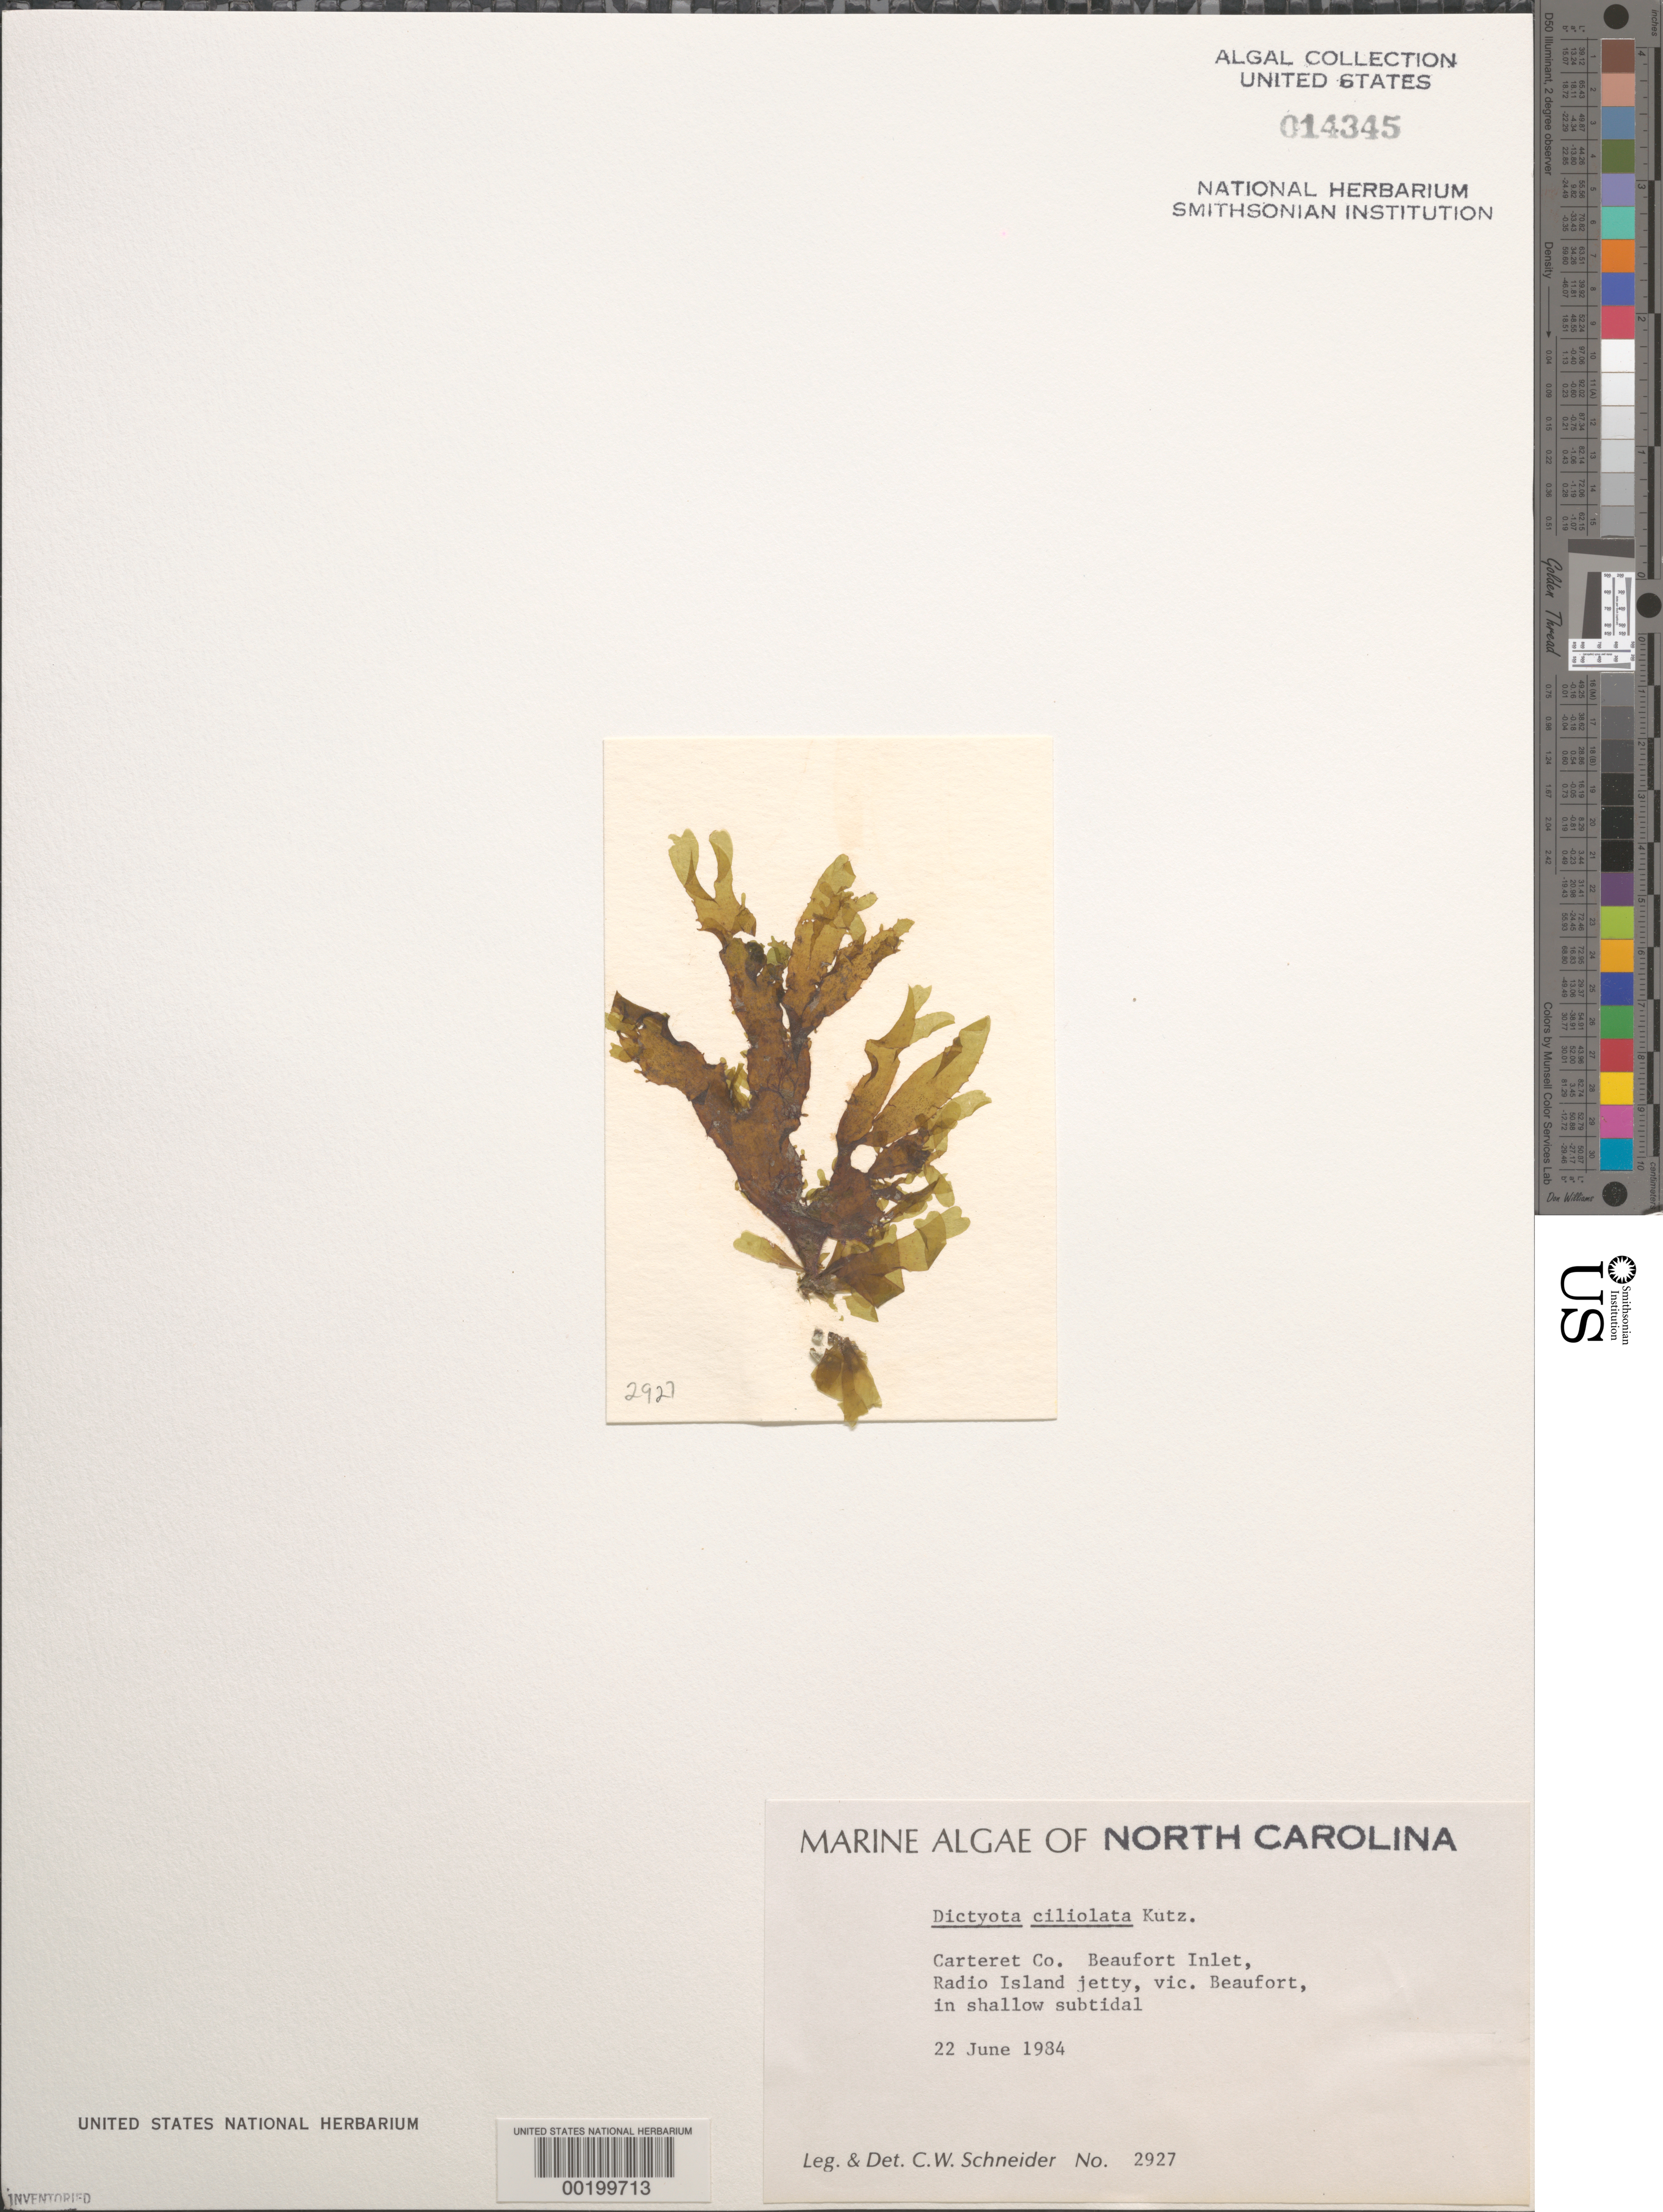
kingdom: Chromista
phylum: Ochrophyta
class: Phaeophyceae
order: Dictyotales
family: Dictyotaceae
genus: Dictyota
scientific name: Dictyota ciliolata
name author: Sond. ex Kütz.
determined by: Schneider, C. W.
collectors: C. W. Schneider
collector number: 2927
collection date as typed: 22 Jun 1984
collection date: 1984-06-22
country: United States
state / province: North Carolina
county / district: Carteret County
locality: Beaufort, Beaufort Inlet, Radio Island jetty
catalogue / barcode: US 14345